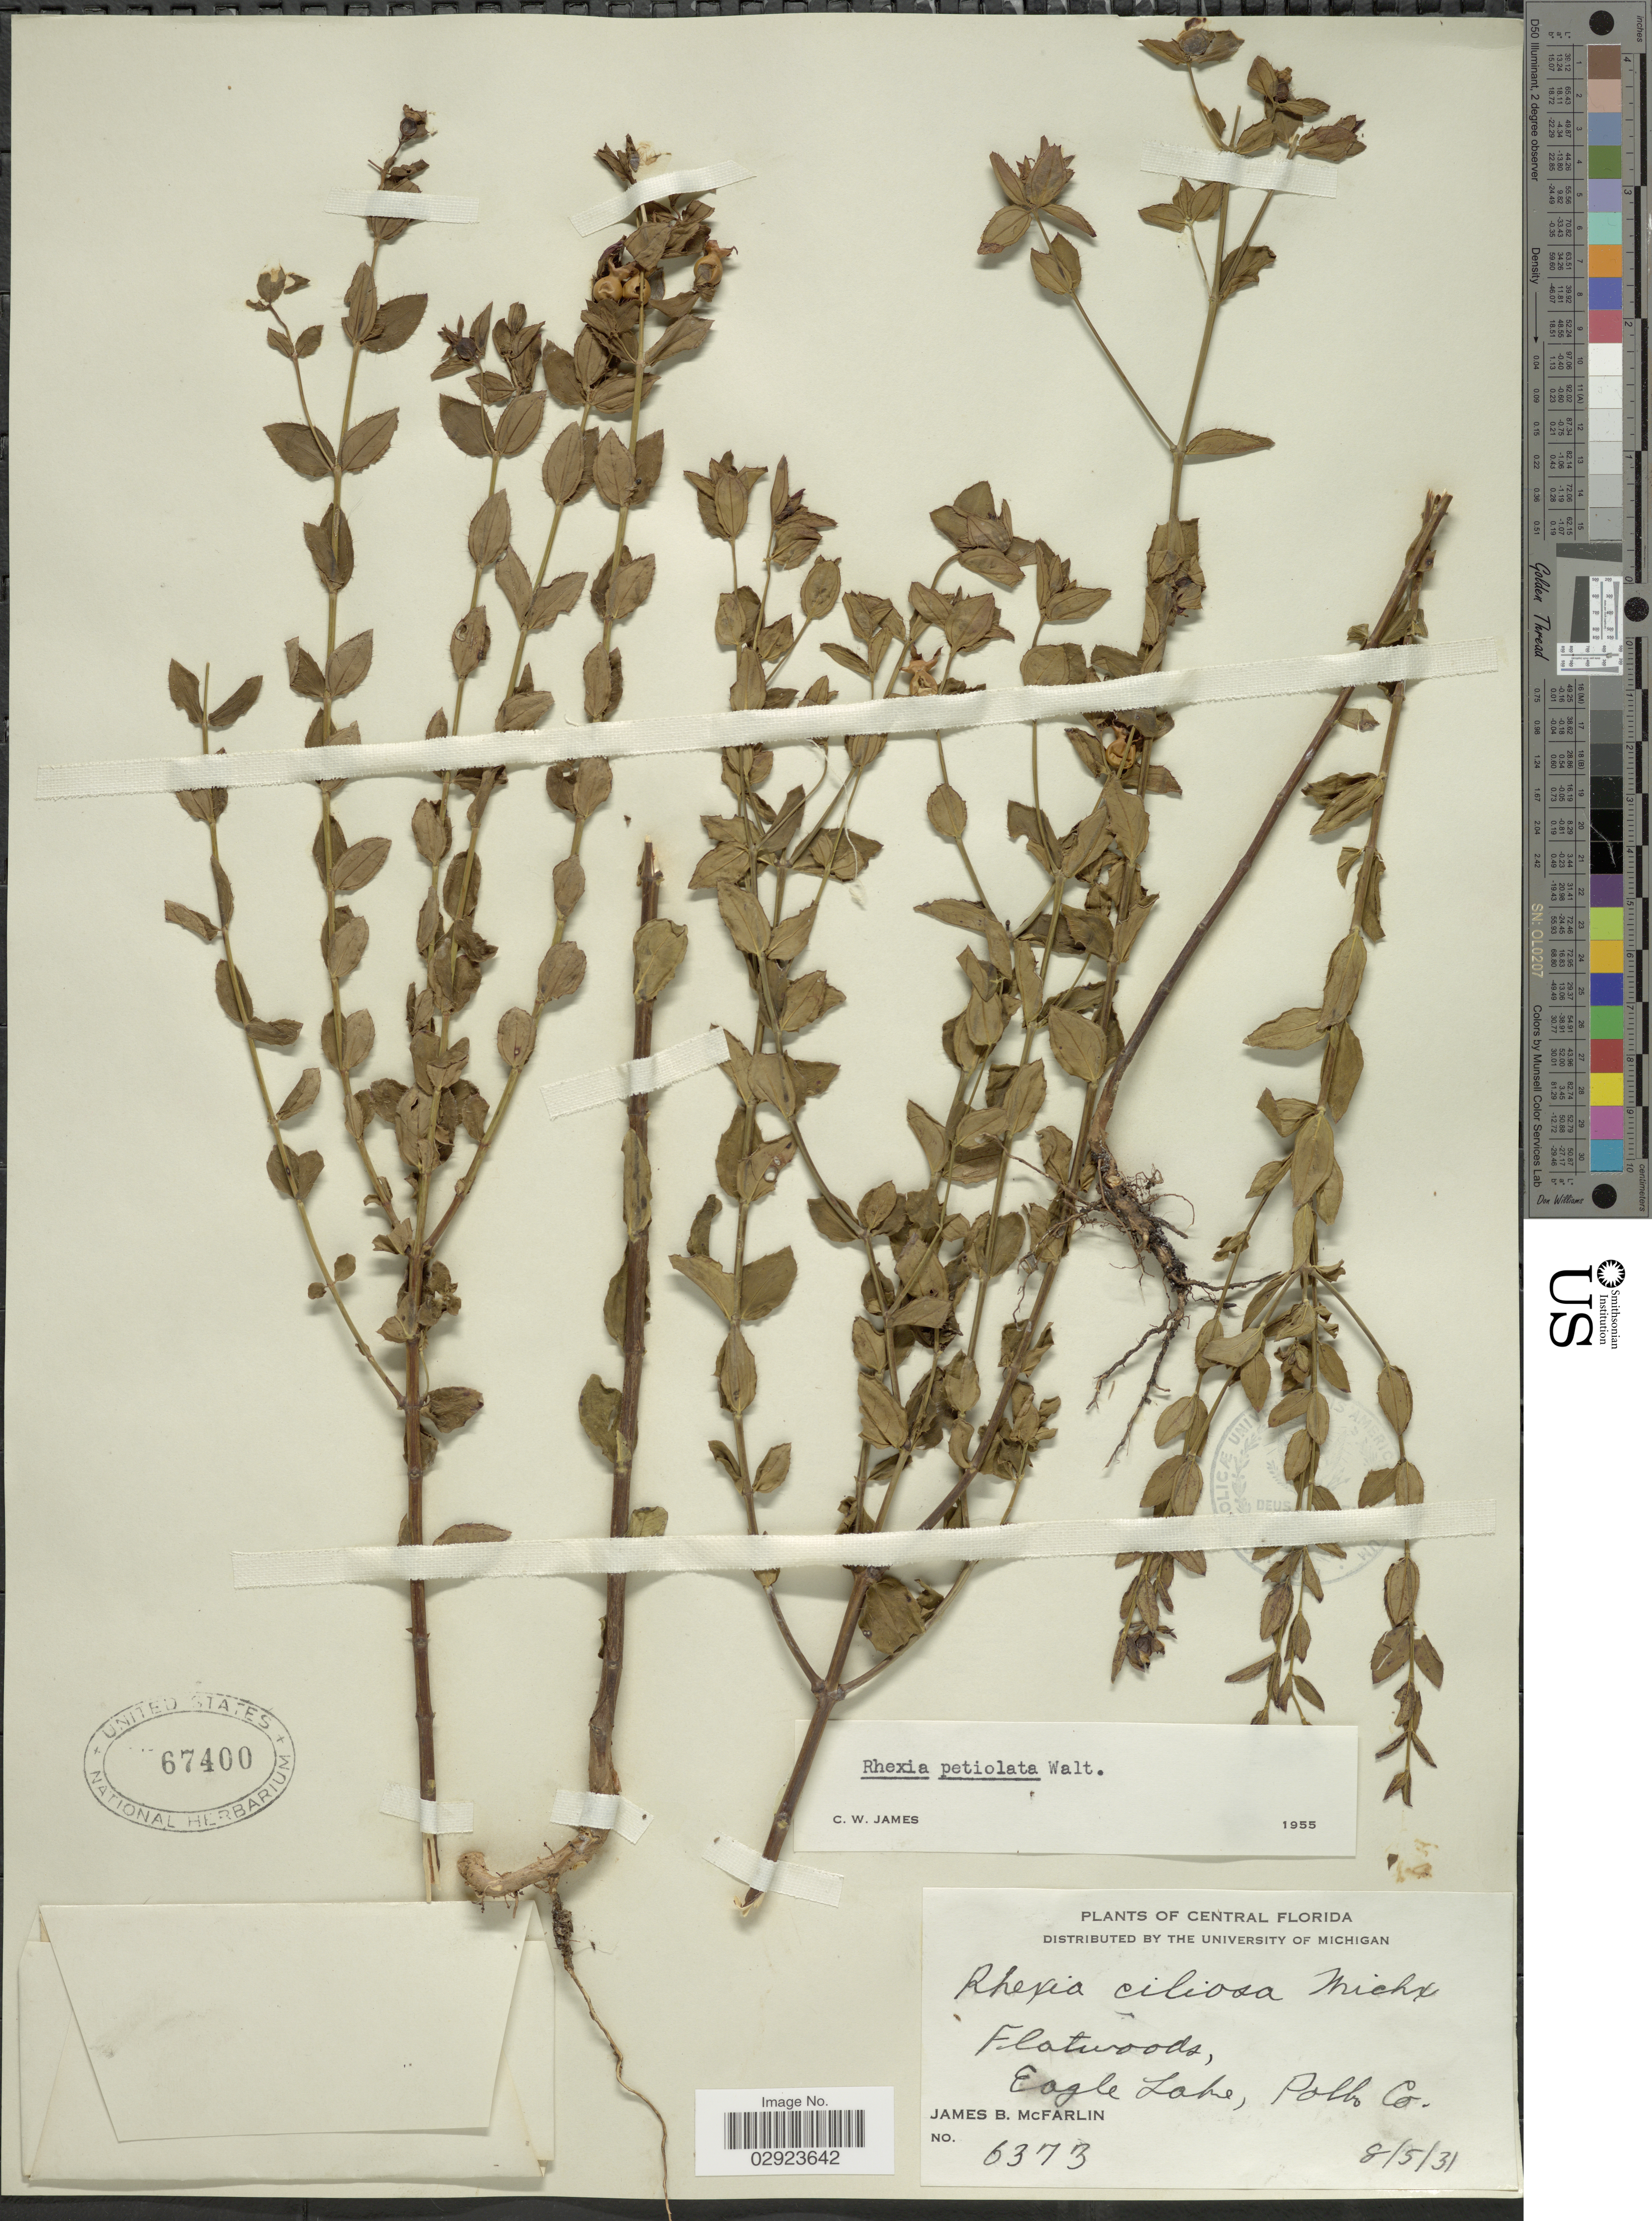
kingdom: Plantae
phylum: Tracheophyta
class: Magnoliopsida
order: Myrtales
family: Melastomataceae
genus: Rhexia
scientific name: Rhexia petiolata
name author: Walter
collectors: J. McFarlin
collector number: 6373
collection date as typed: Transcribed d/m/y: 5/8/31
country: United States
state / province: Florida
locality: Central Florida. Eagle Lake, Polk Co.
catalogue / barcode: US 67400